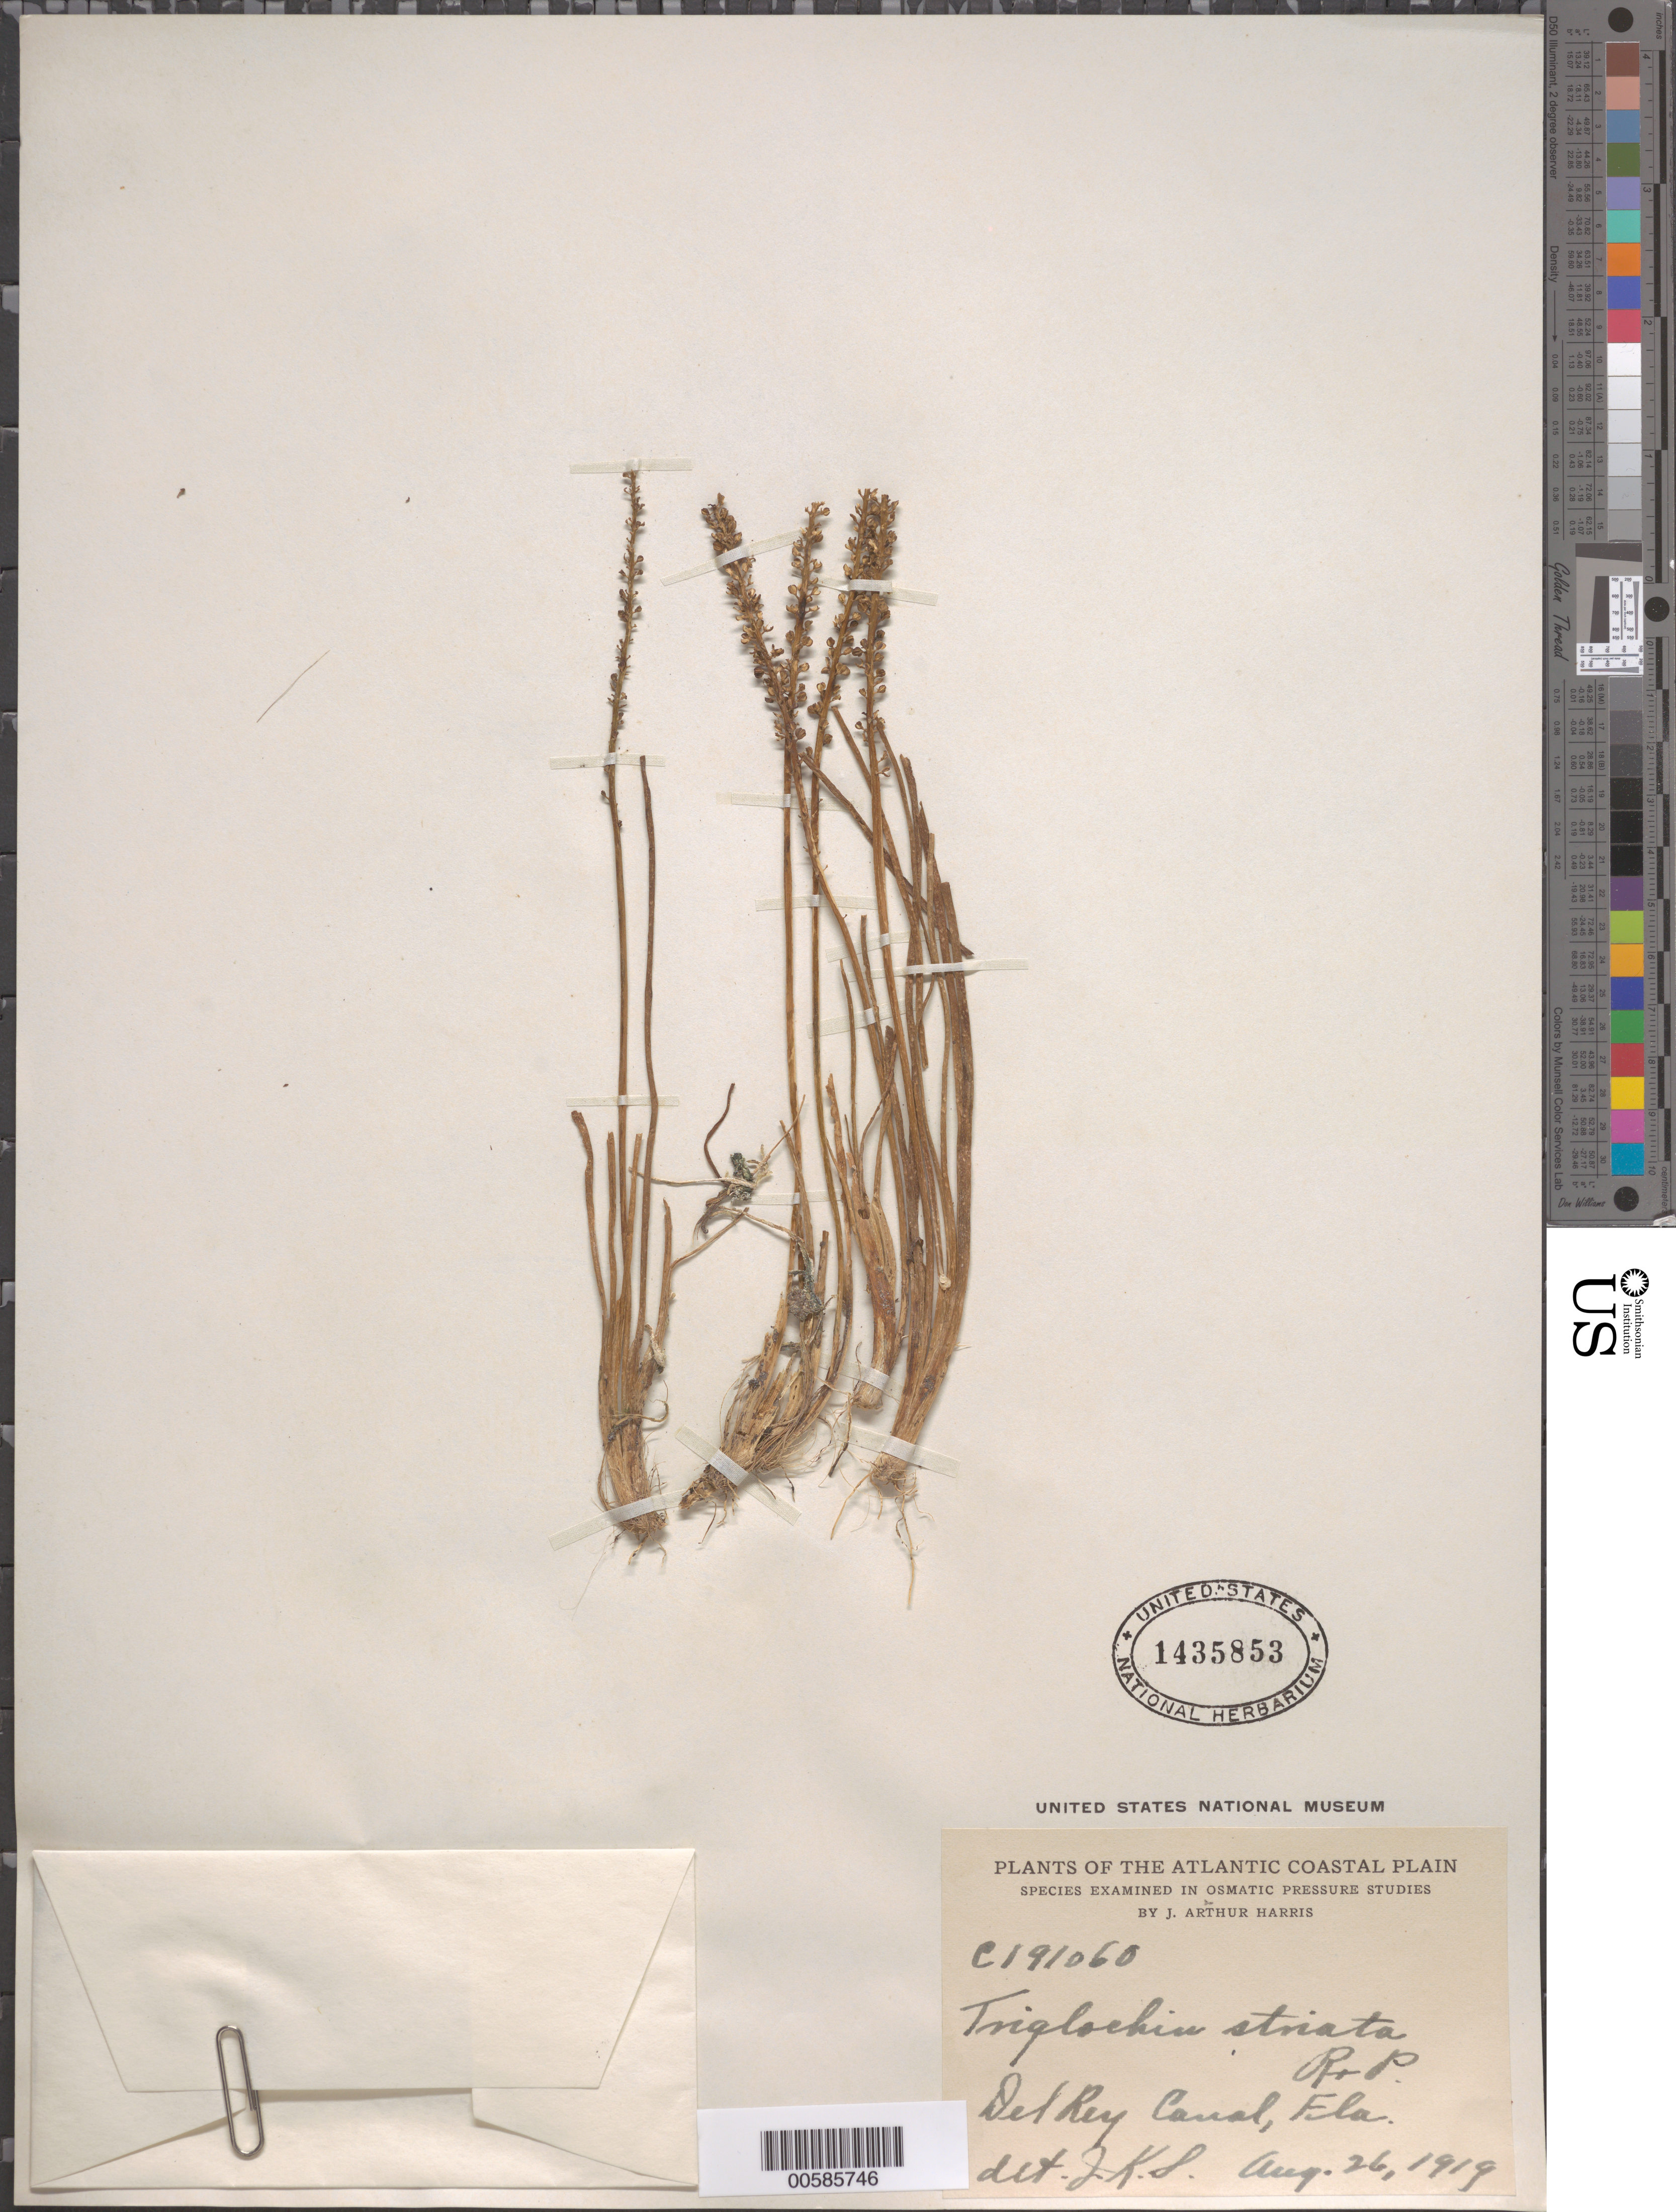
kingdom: Plantae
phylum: Tracheophyta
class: Liliopsida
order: Alismatales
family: Juncaginaceae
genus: Triglochin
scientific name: Triglochin striata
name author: Ruiz & Pav.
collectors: J. A. Harris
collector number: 191060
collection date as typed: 26 Aug 1919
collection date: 1919-08-26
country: United States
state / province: Florida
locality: Del Rey Canal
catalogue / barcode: US 1435853